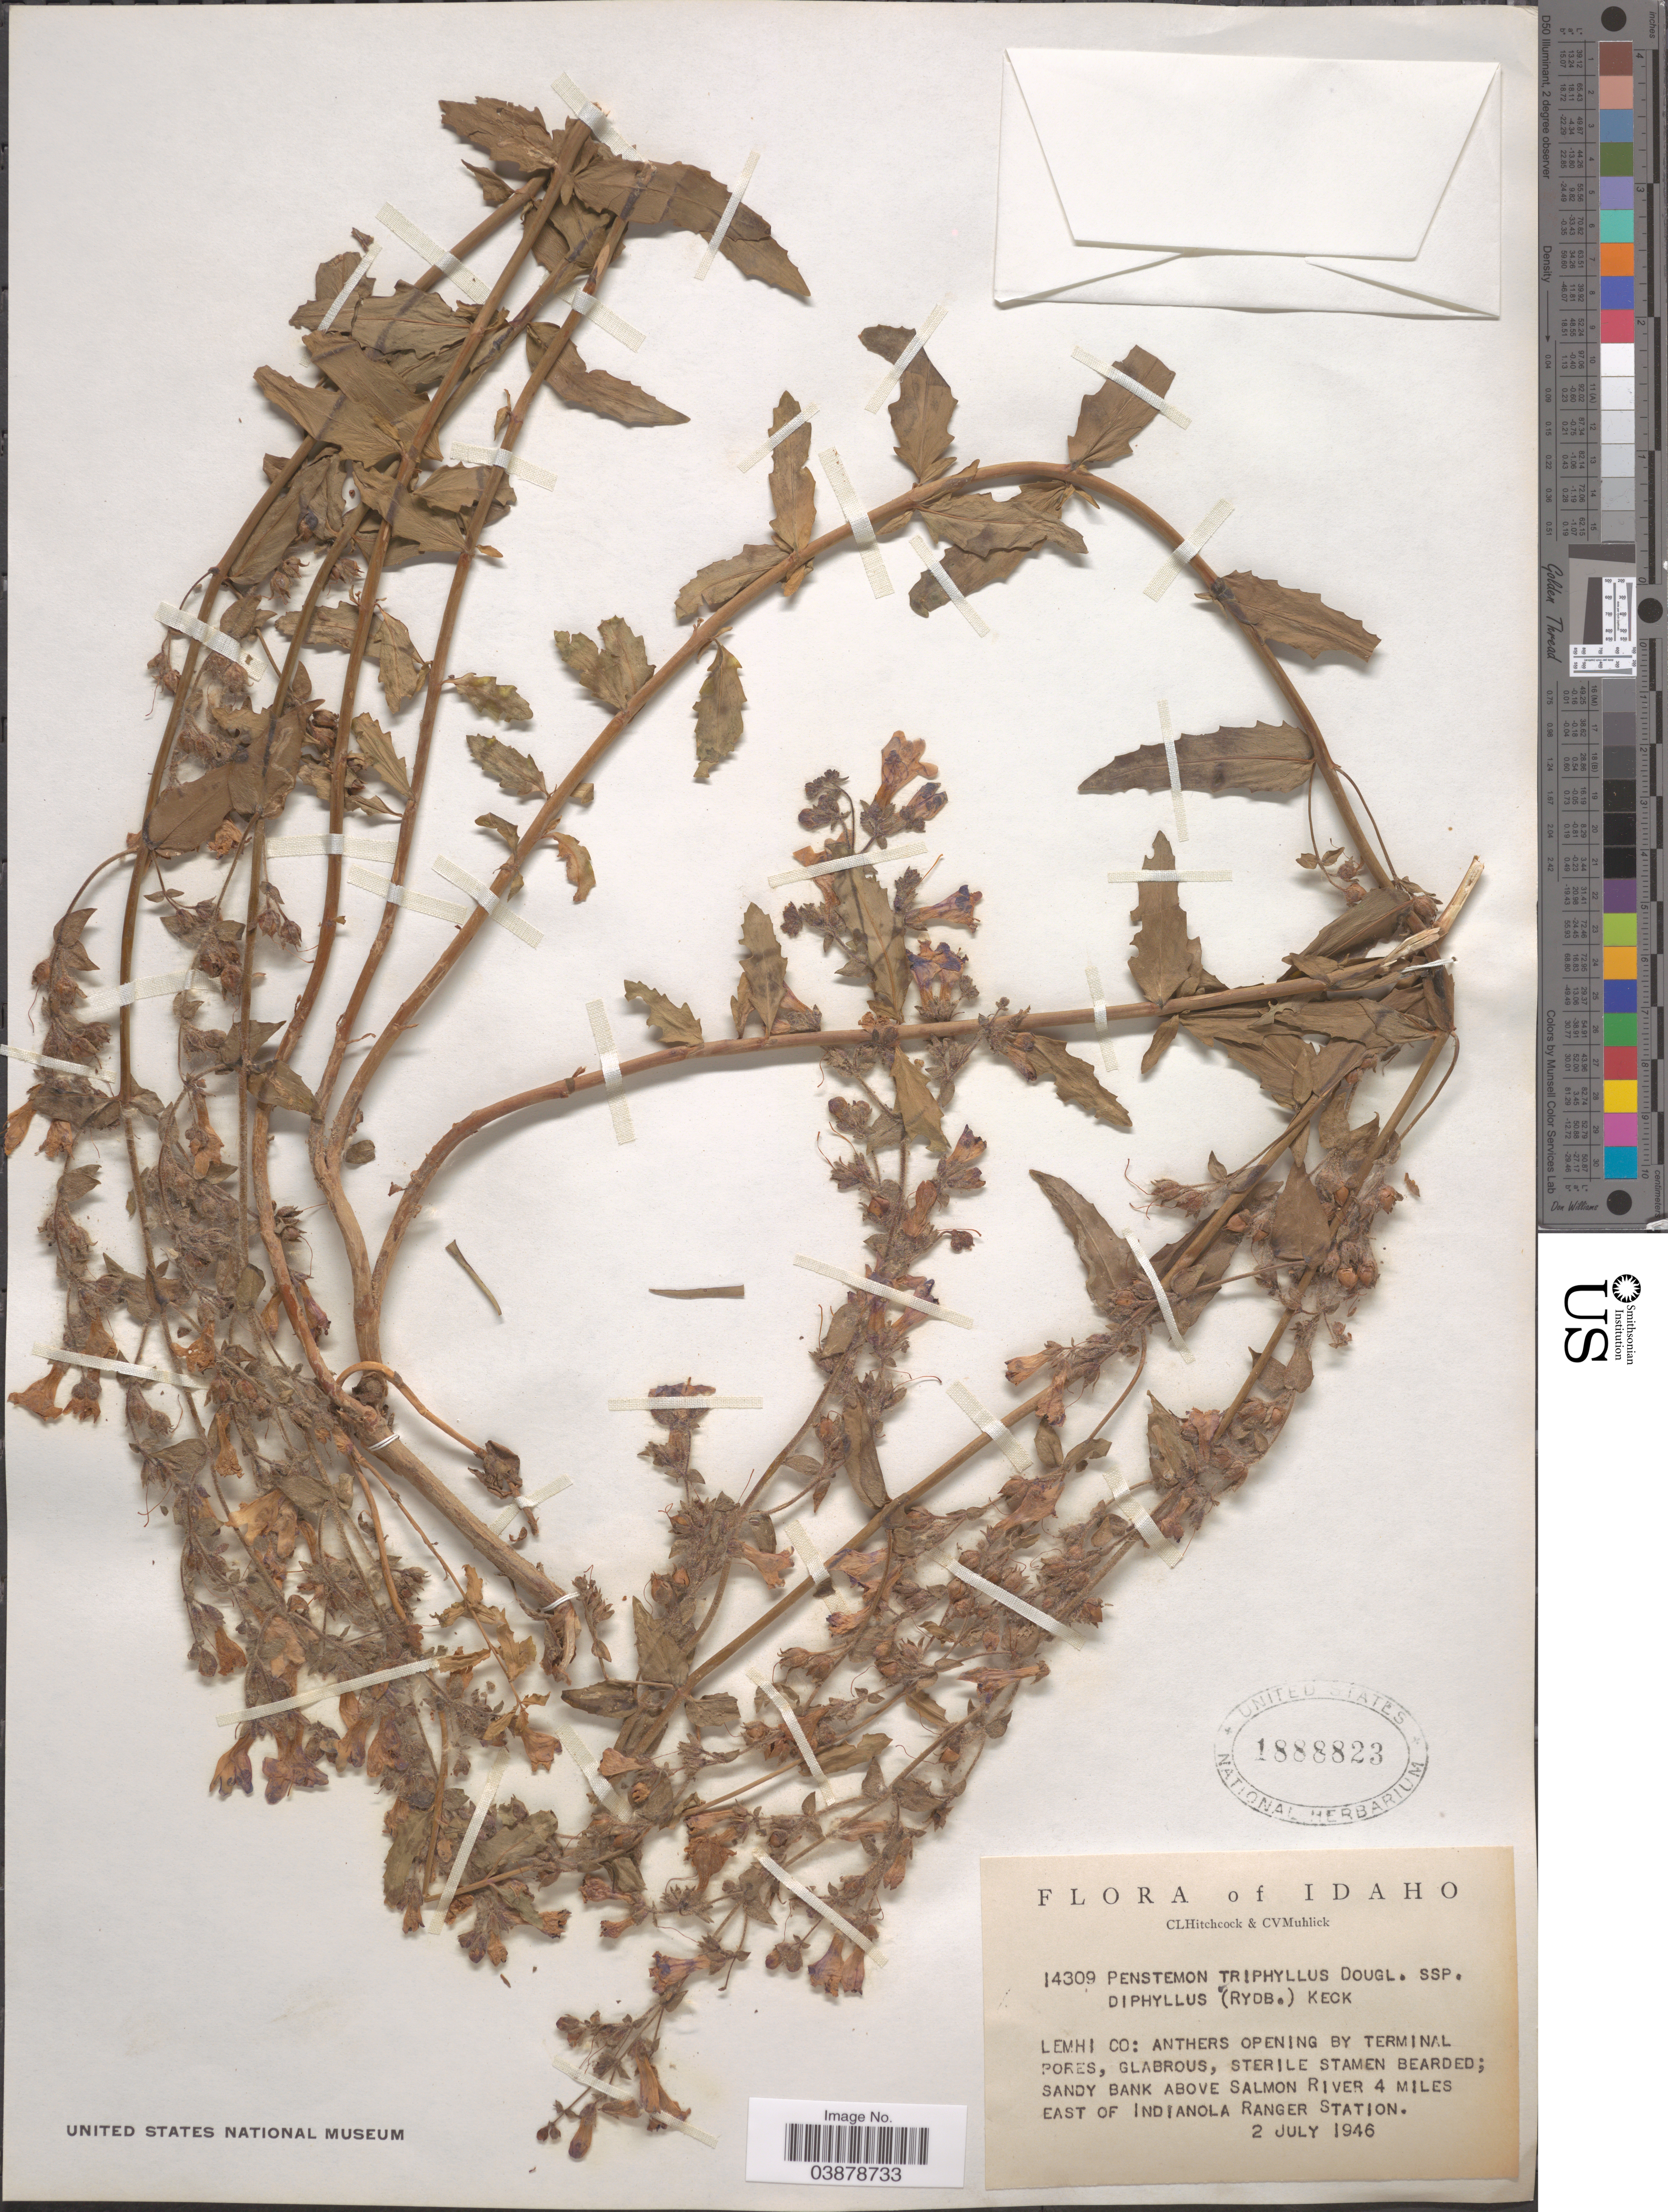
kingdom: Plantae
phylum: Tracheophyta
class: Magnoliopsida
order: Lamiales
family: Plantaginaceae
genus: Penstemon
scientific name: Penstemon triphyllus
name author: Douglas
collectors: C. L. Hitchcock & C. V. Muhlick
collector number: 14309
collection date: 1946-07-02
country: United States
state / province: Idaho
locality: Lemhi Co: Above Salmon River 4 miles East of Indianola Ranger Station.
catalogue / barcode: US 1888823